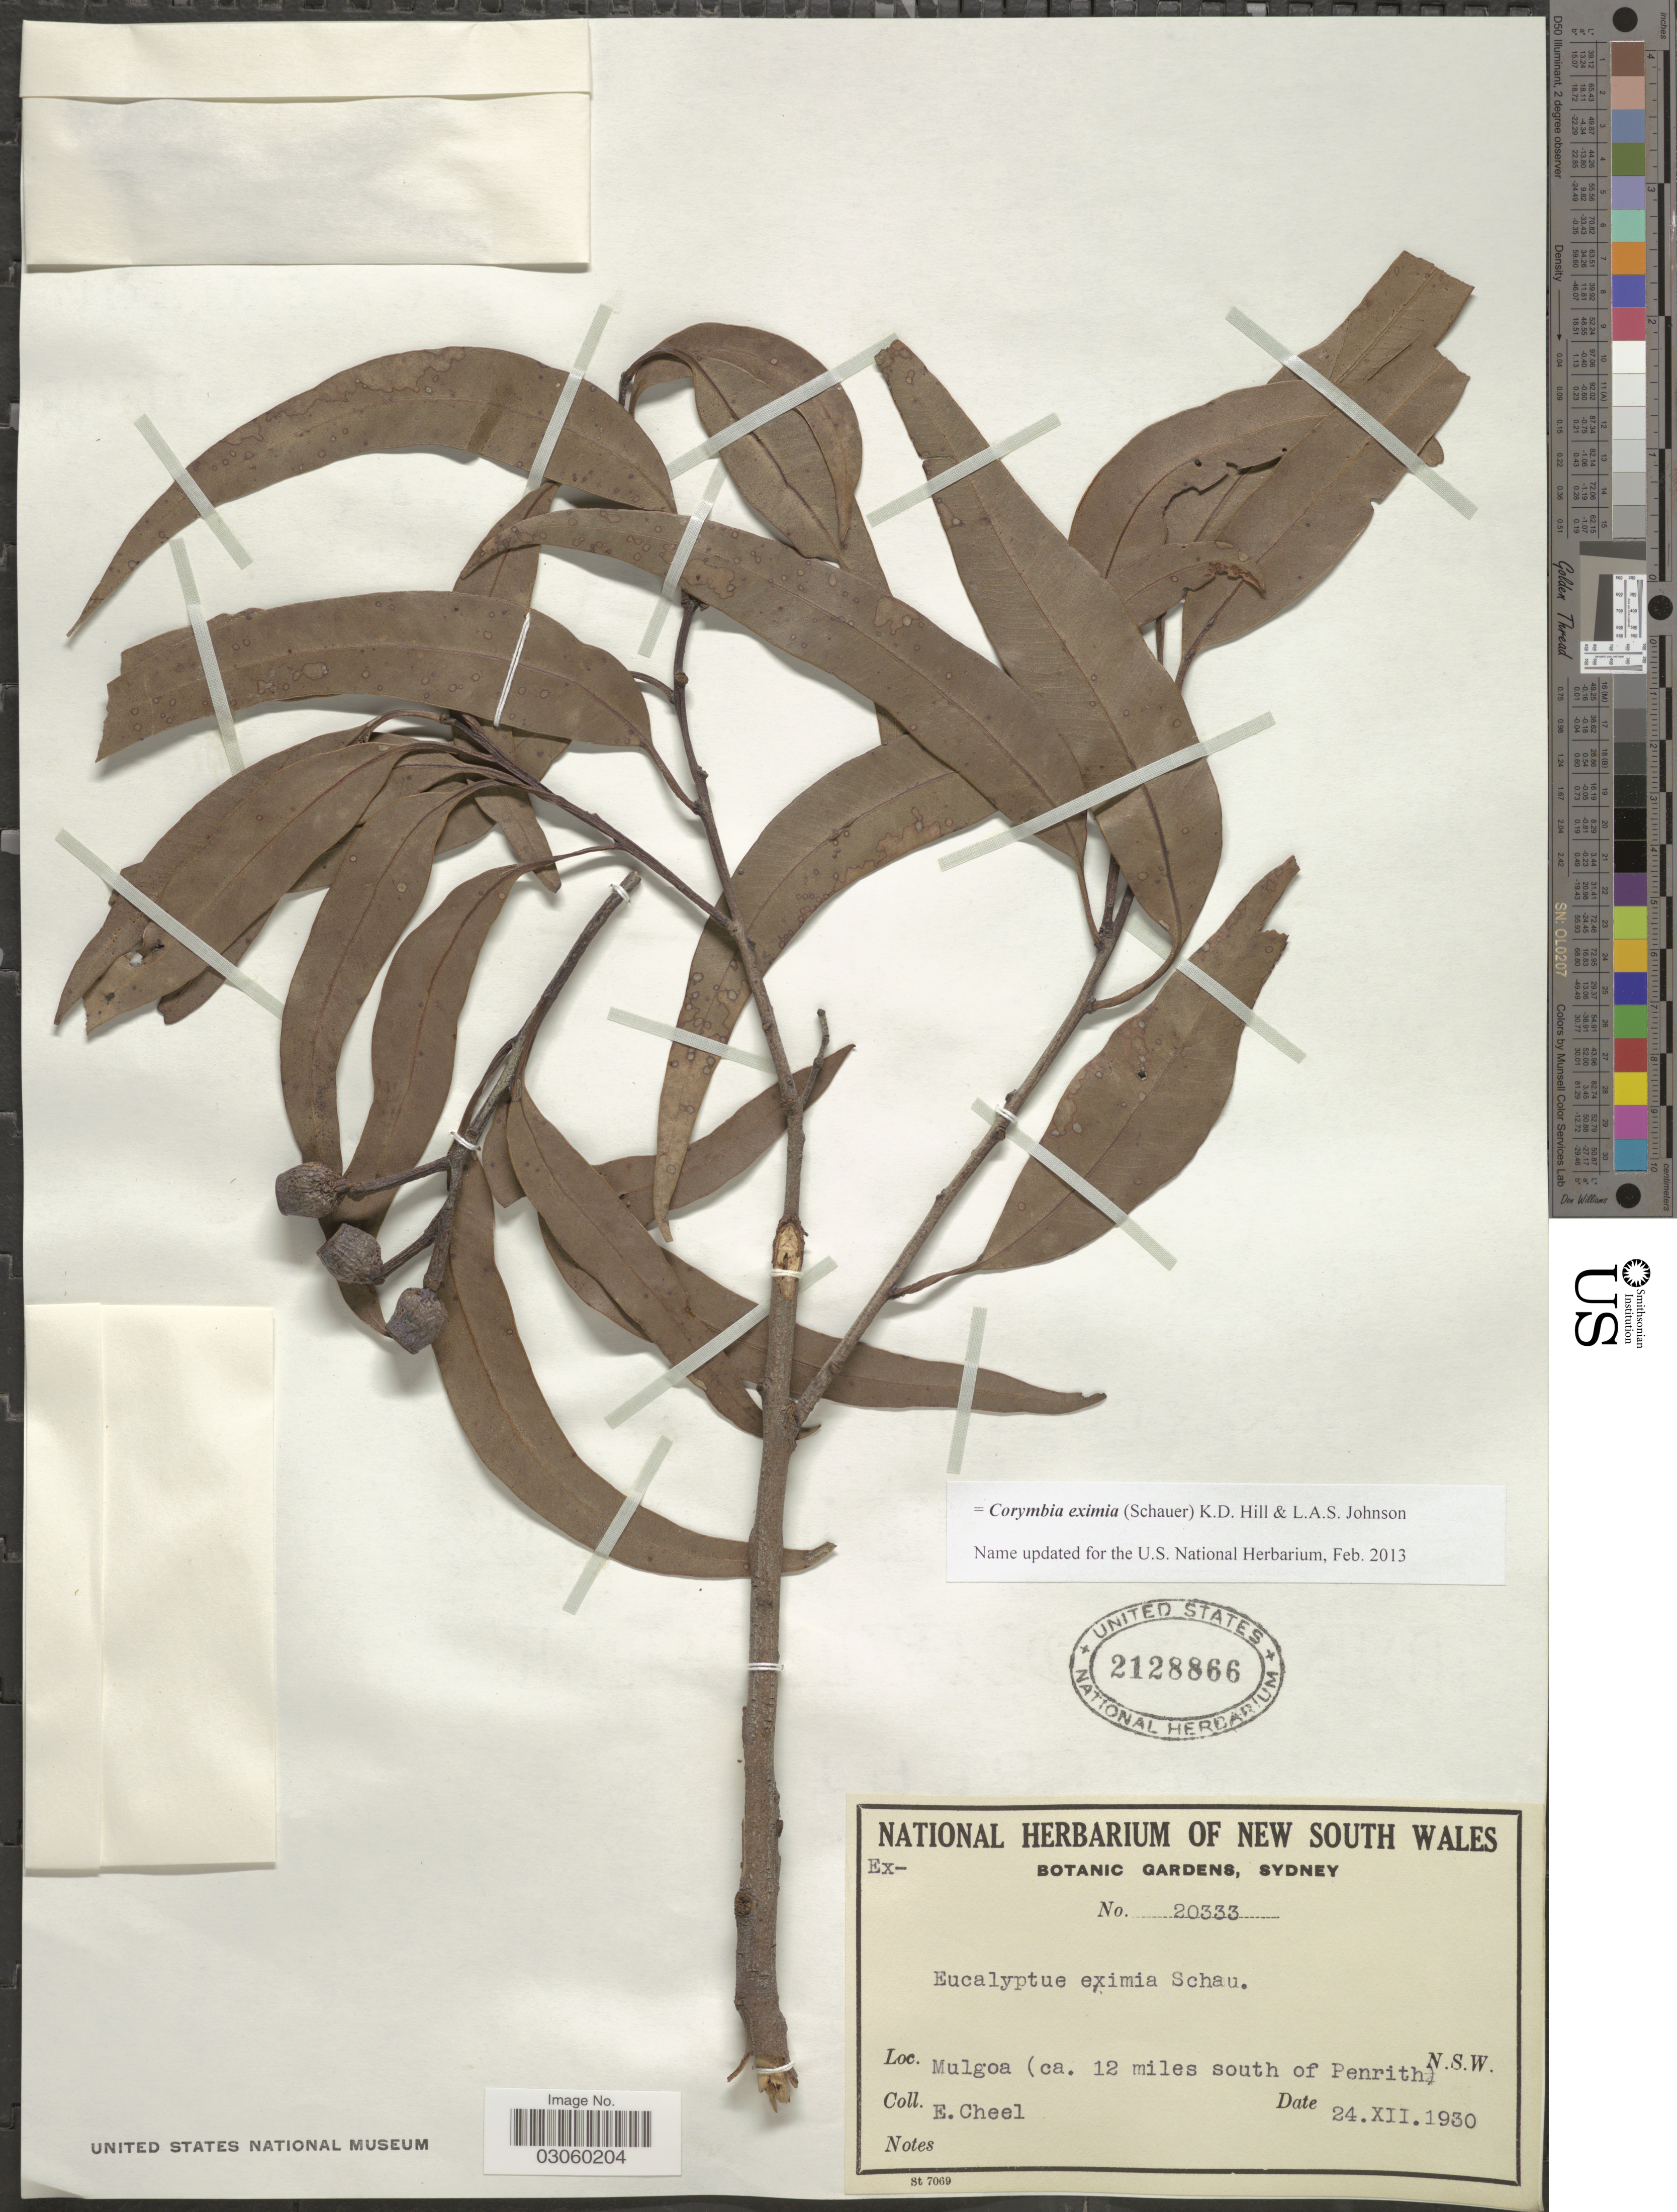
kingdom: Plantae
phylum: Tracheophyta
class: Magnoliopsida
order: Myrtales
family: Myrtaceae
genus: Corymbia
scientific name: Corymbia eximia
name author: (Schauer) K.D. Hill & L.A.S. Johnson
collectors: E. Cheel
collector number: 20333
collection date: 1930-12-24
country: Australia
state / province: New South Wales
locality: Mulgoa (ca. 12 miles south of Penrith) N.S.W.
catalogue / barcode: US 2128866